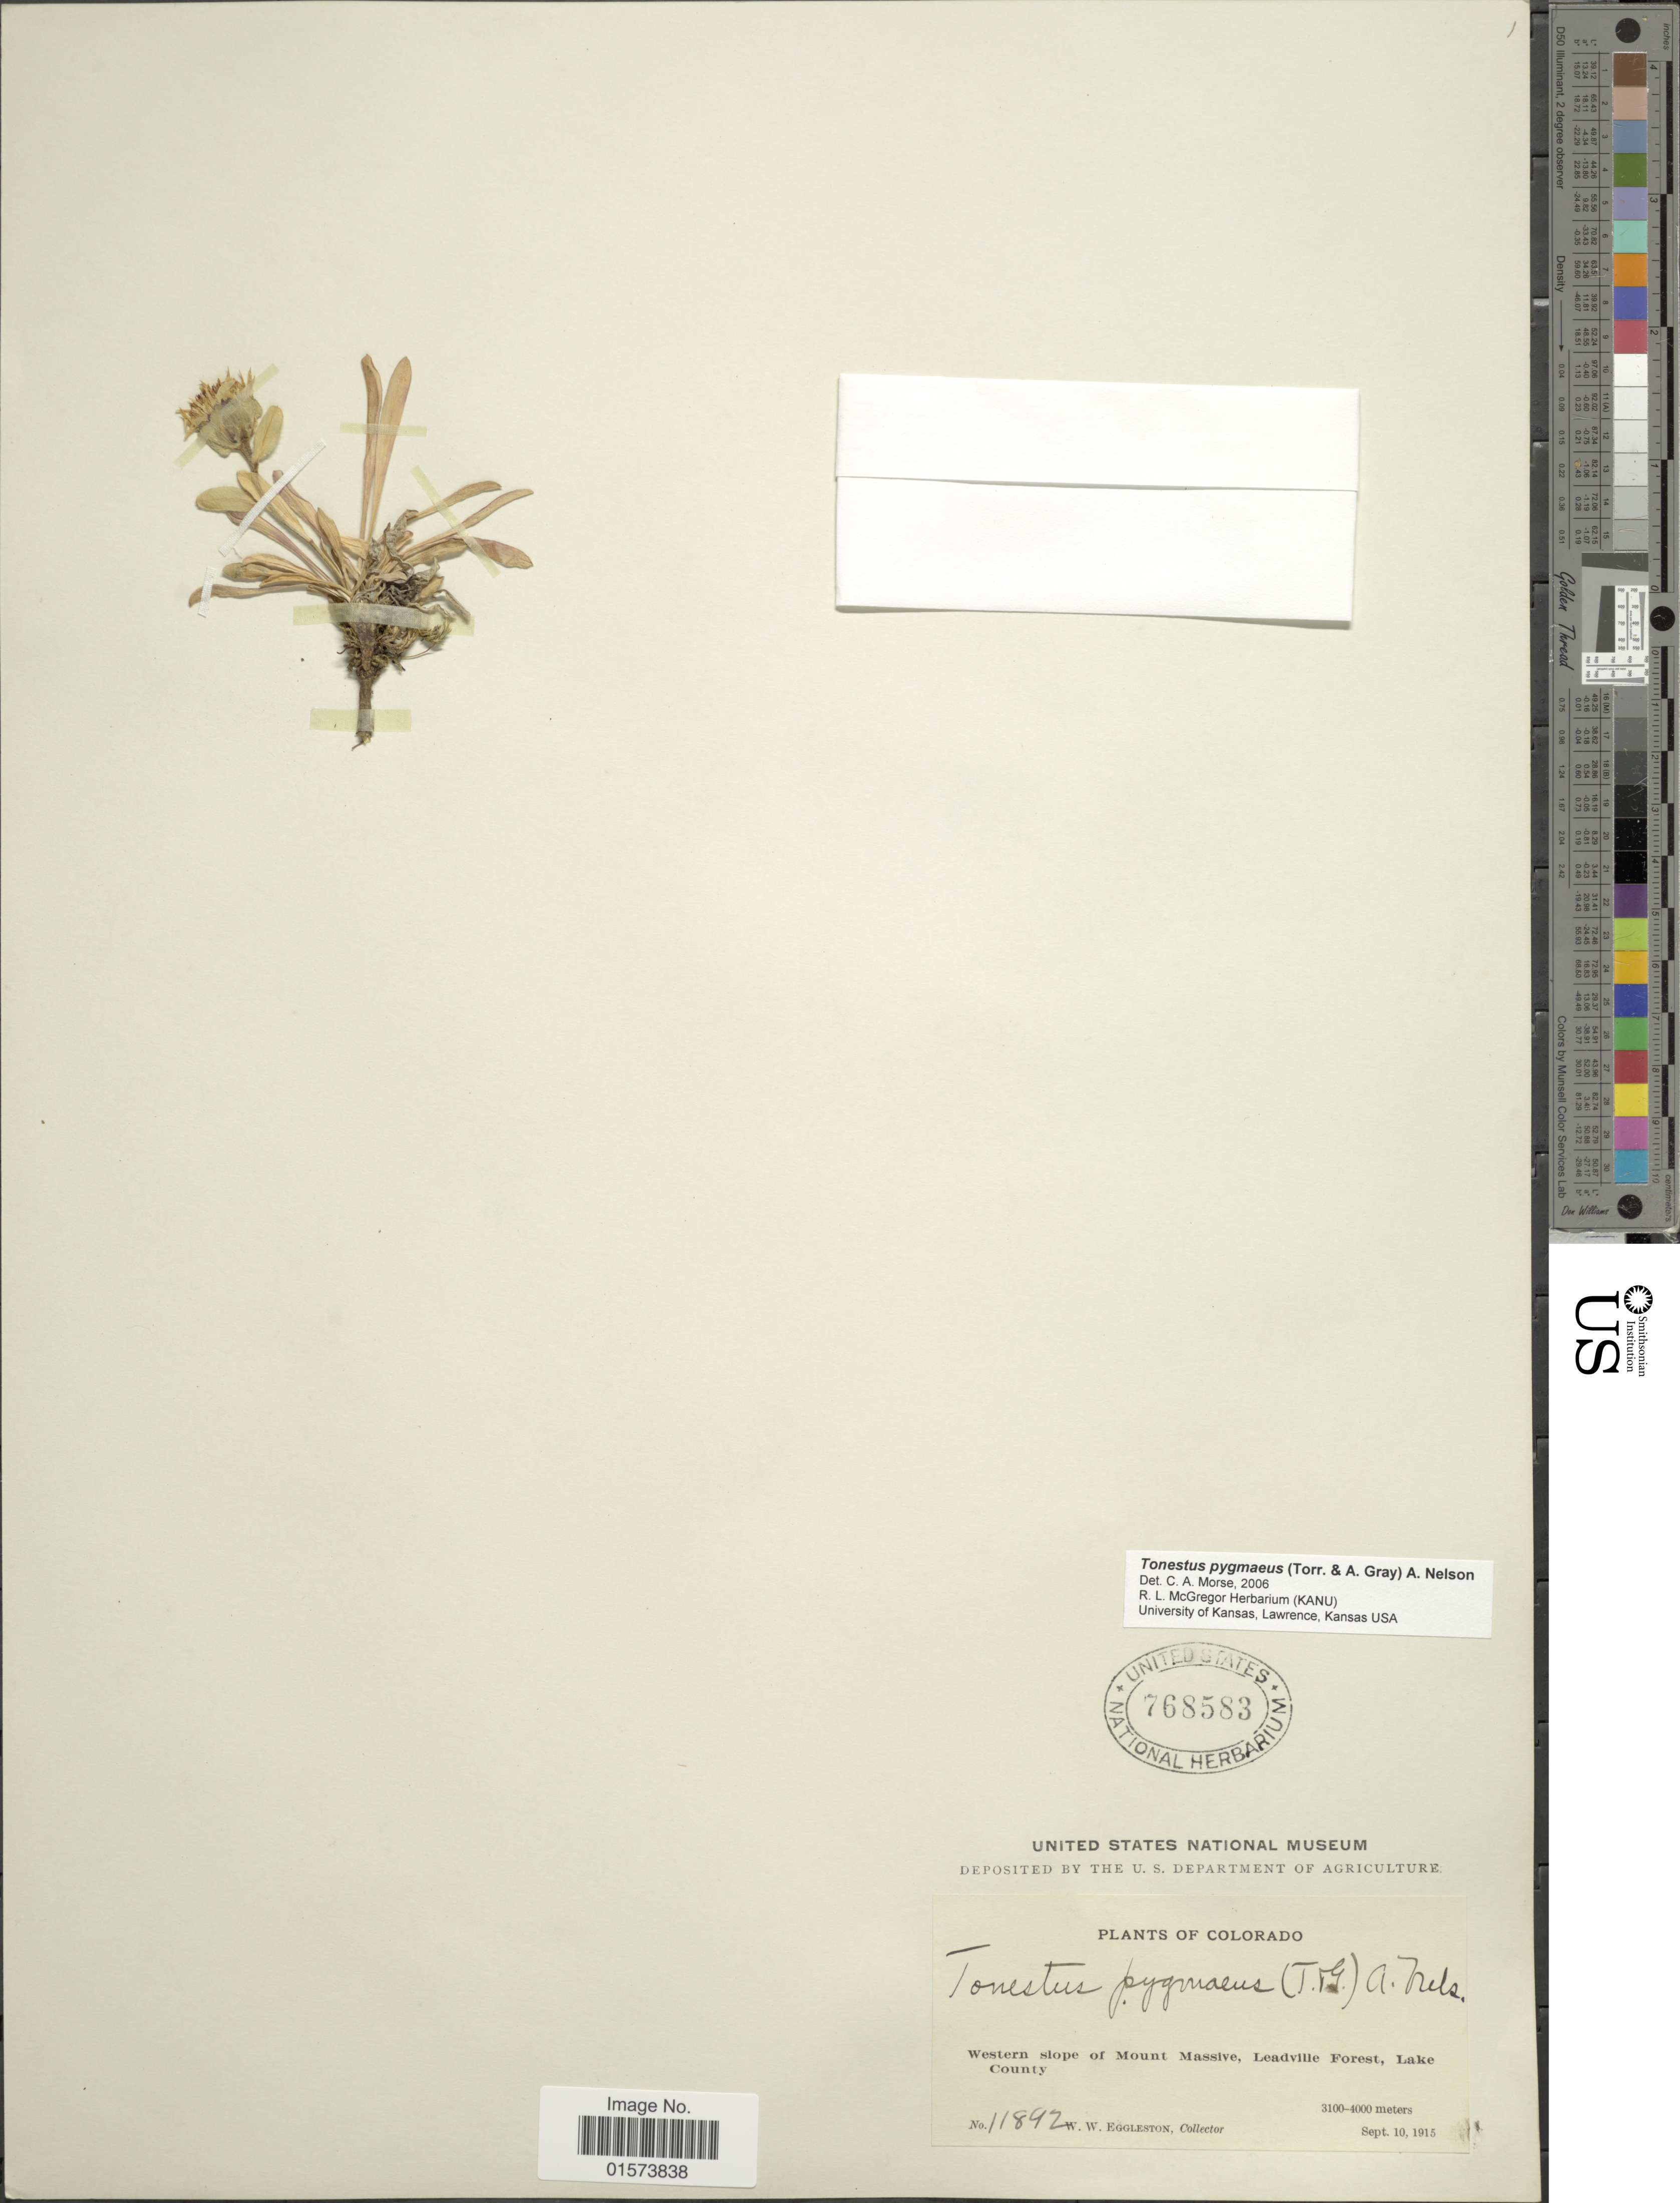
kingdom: Plantae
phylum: Tracheophyta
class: Magnoliopsida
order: Asterales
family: Asteraceae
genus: Tonestus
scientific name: Tonestus pygmaeus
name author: (Torr. & A. Gray) A. Nelson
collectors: W. W. Eggleston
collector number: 11892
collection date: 1915-09-10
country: United States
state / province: Colorado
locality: Western slope of Mount Massive, Leadville Forest, Lake County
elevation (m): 3100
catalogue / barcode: US 768583